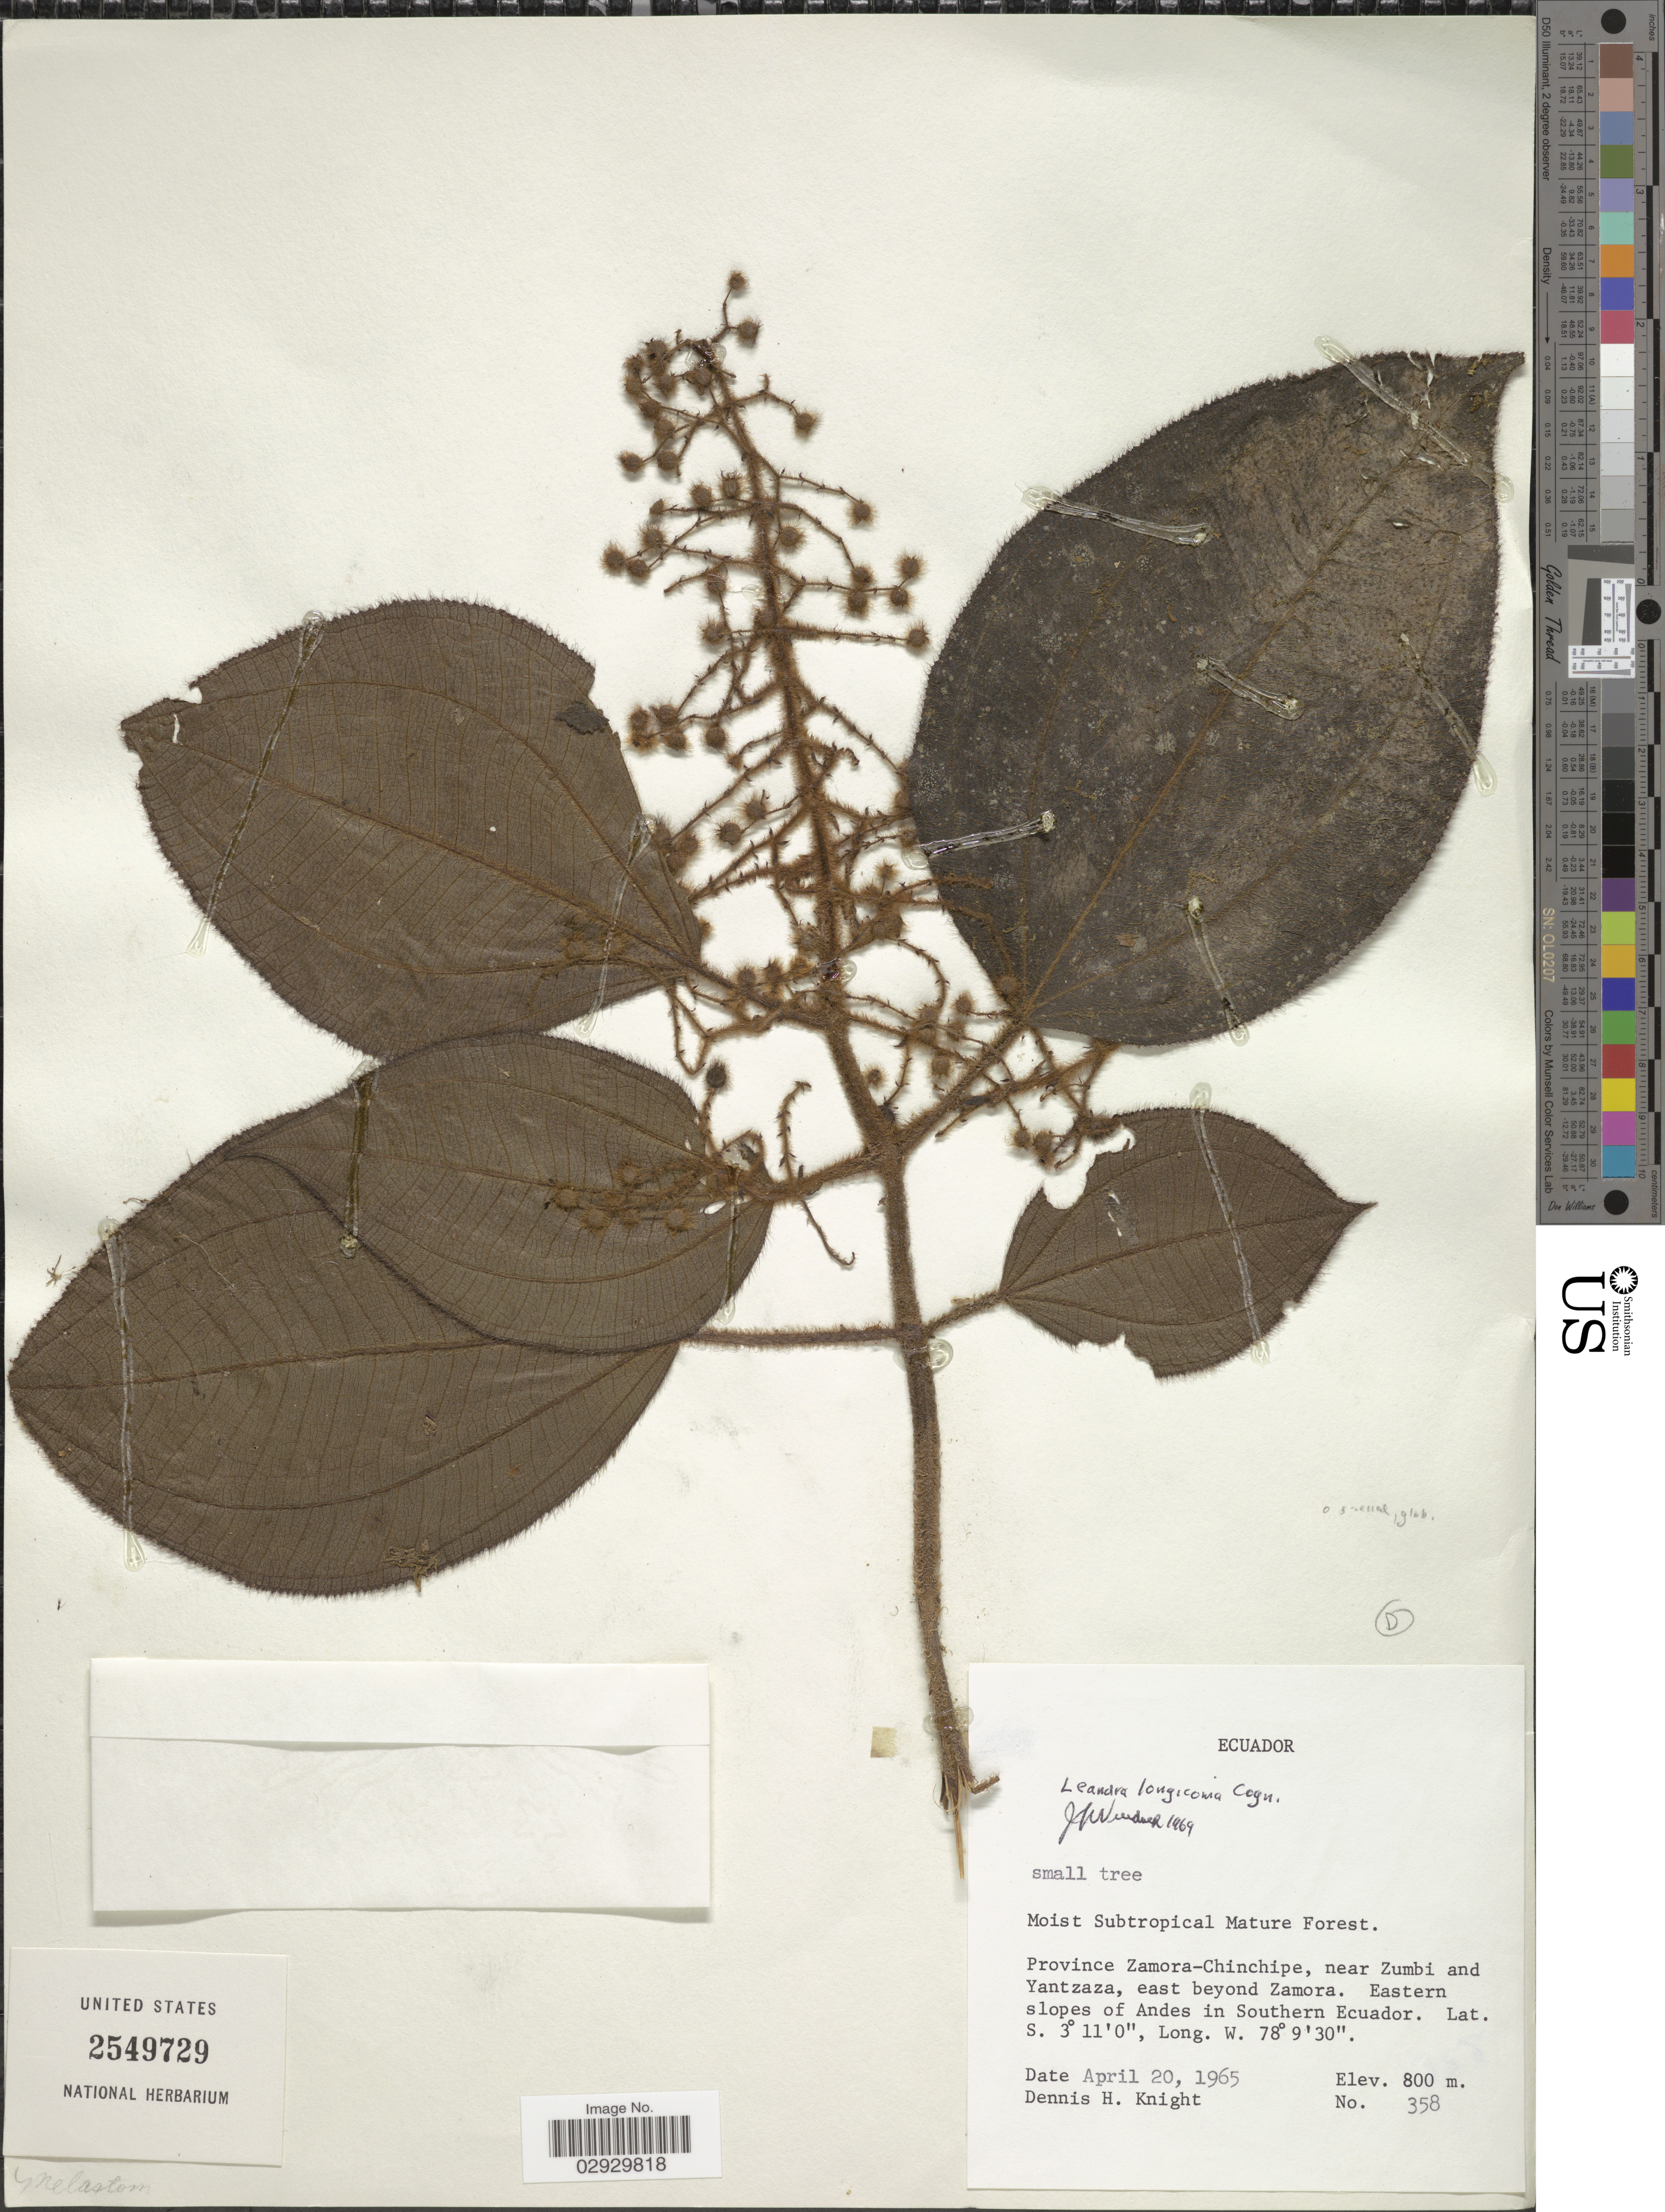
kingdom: Plantae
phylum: Tracheophyta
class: Magnoliopsida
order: Myrtales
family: Melastomataceae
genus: Leandra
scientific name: Leandra longicoma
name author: Cogn.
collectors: D. Knight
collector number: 358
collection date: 1965-04-20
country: Ecuador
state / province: Zamora-Chinchipe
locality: Near Zumbi and Yantzaza, east beyond Zamora. Eastern slopes of Andes in Southern Ecuador.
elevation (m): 800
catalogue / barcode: US 2549729